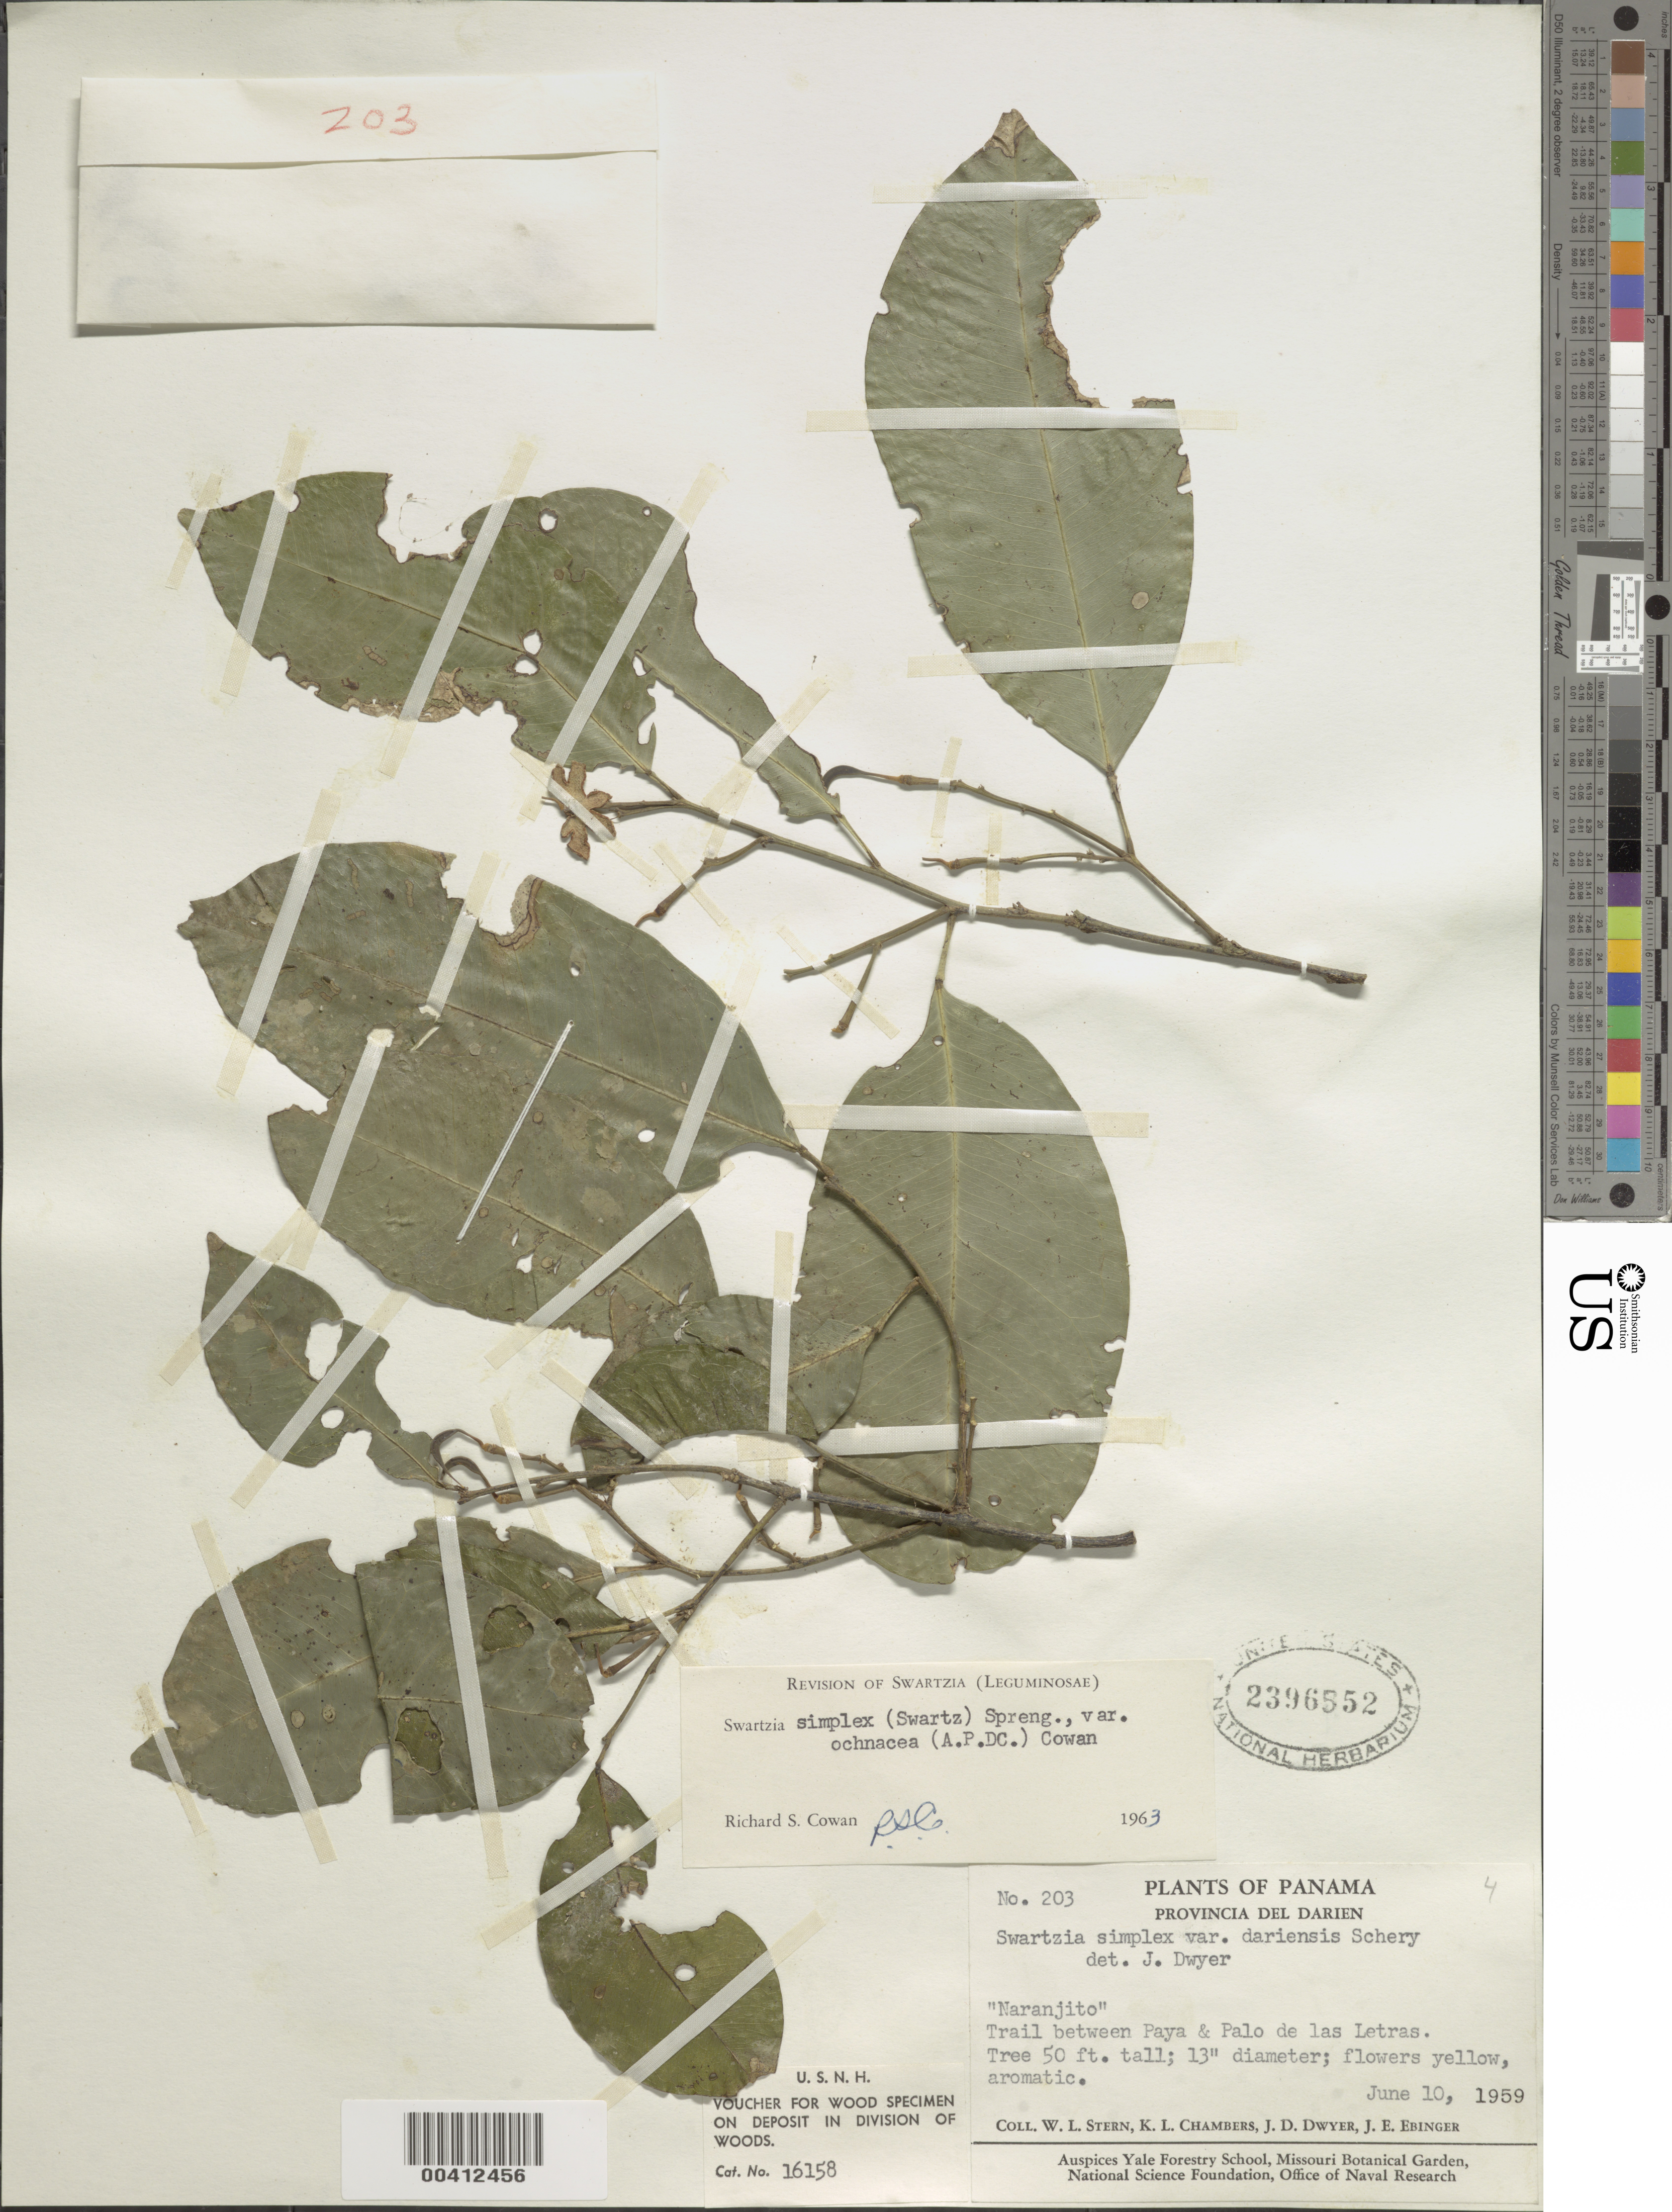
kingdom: Plantae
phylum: Tracheophyta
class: Magnoliopsida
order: Fabales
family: Fabaceae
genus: Swartzia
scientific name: Swartzia simplex var. ochnacea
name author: (DC.) R.S. Cowan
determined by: Cowan, R. S.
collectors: W. L. Stern, K. L. Chambers, J. D. Dwyer & J. Ebinger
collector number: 203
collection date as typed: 10 Jun 1962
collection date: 1962-06-10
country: Panama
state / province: Darién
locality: Trail between Paya and Palo de las Letras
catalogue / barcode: US 2396552